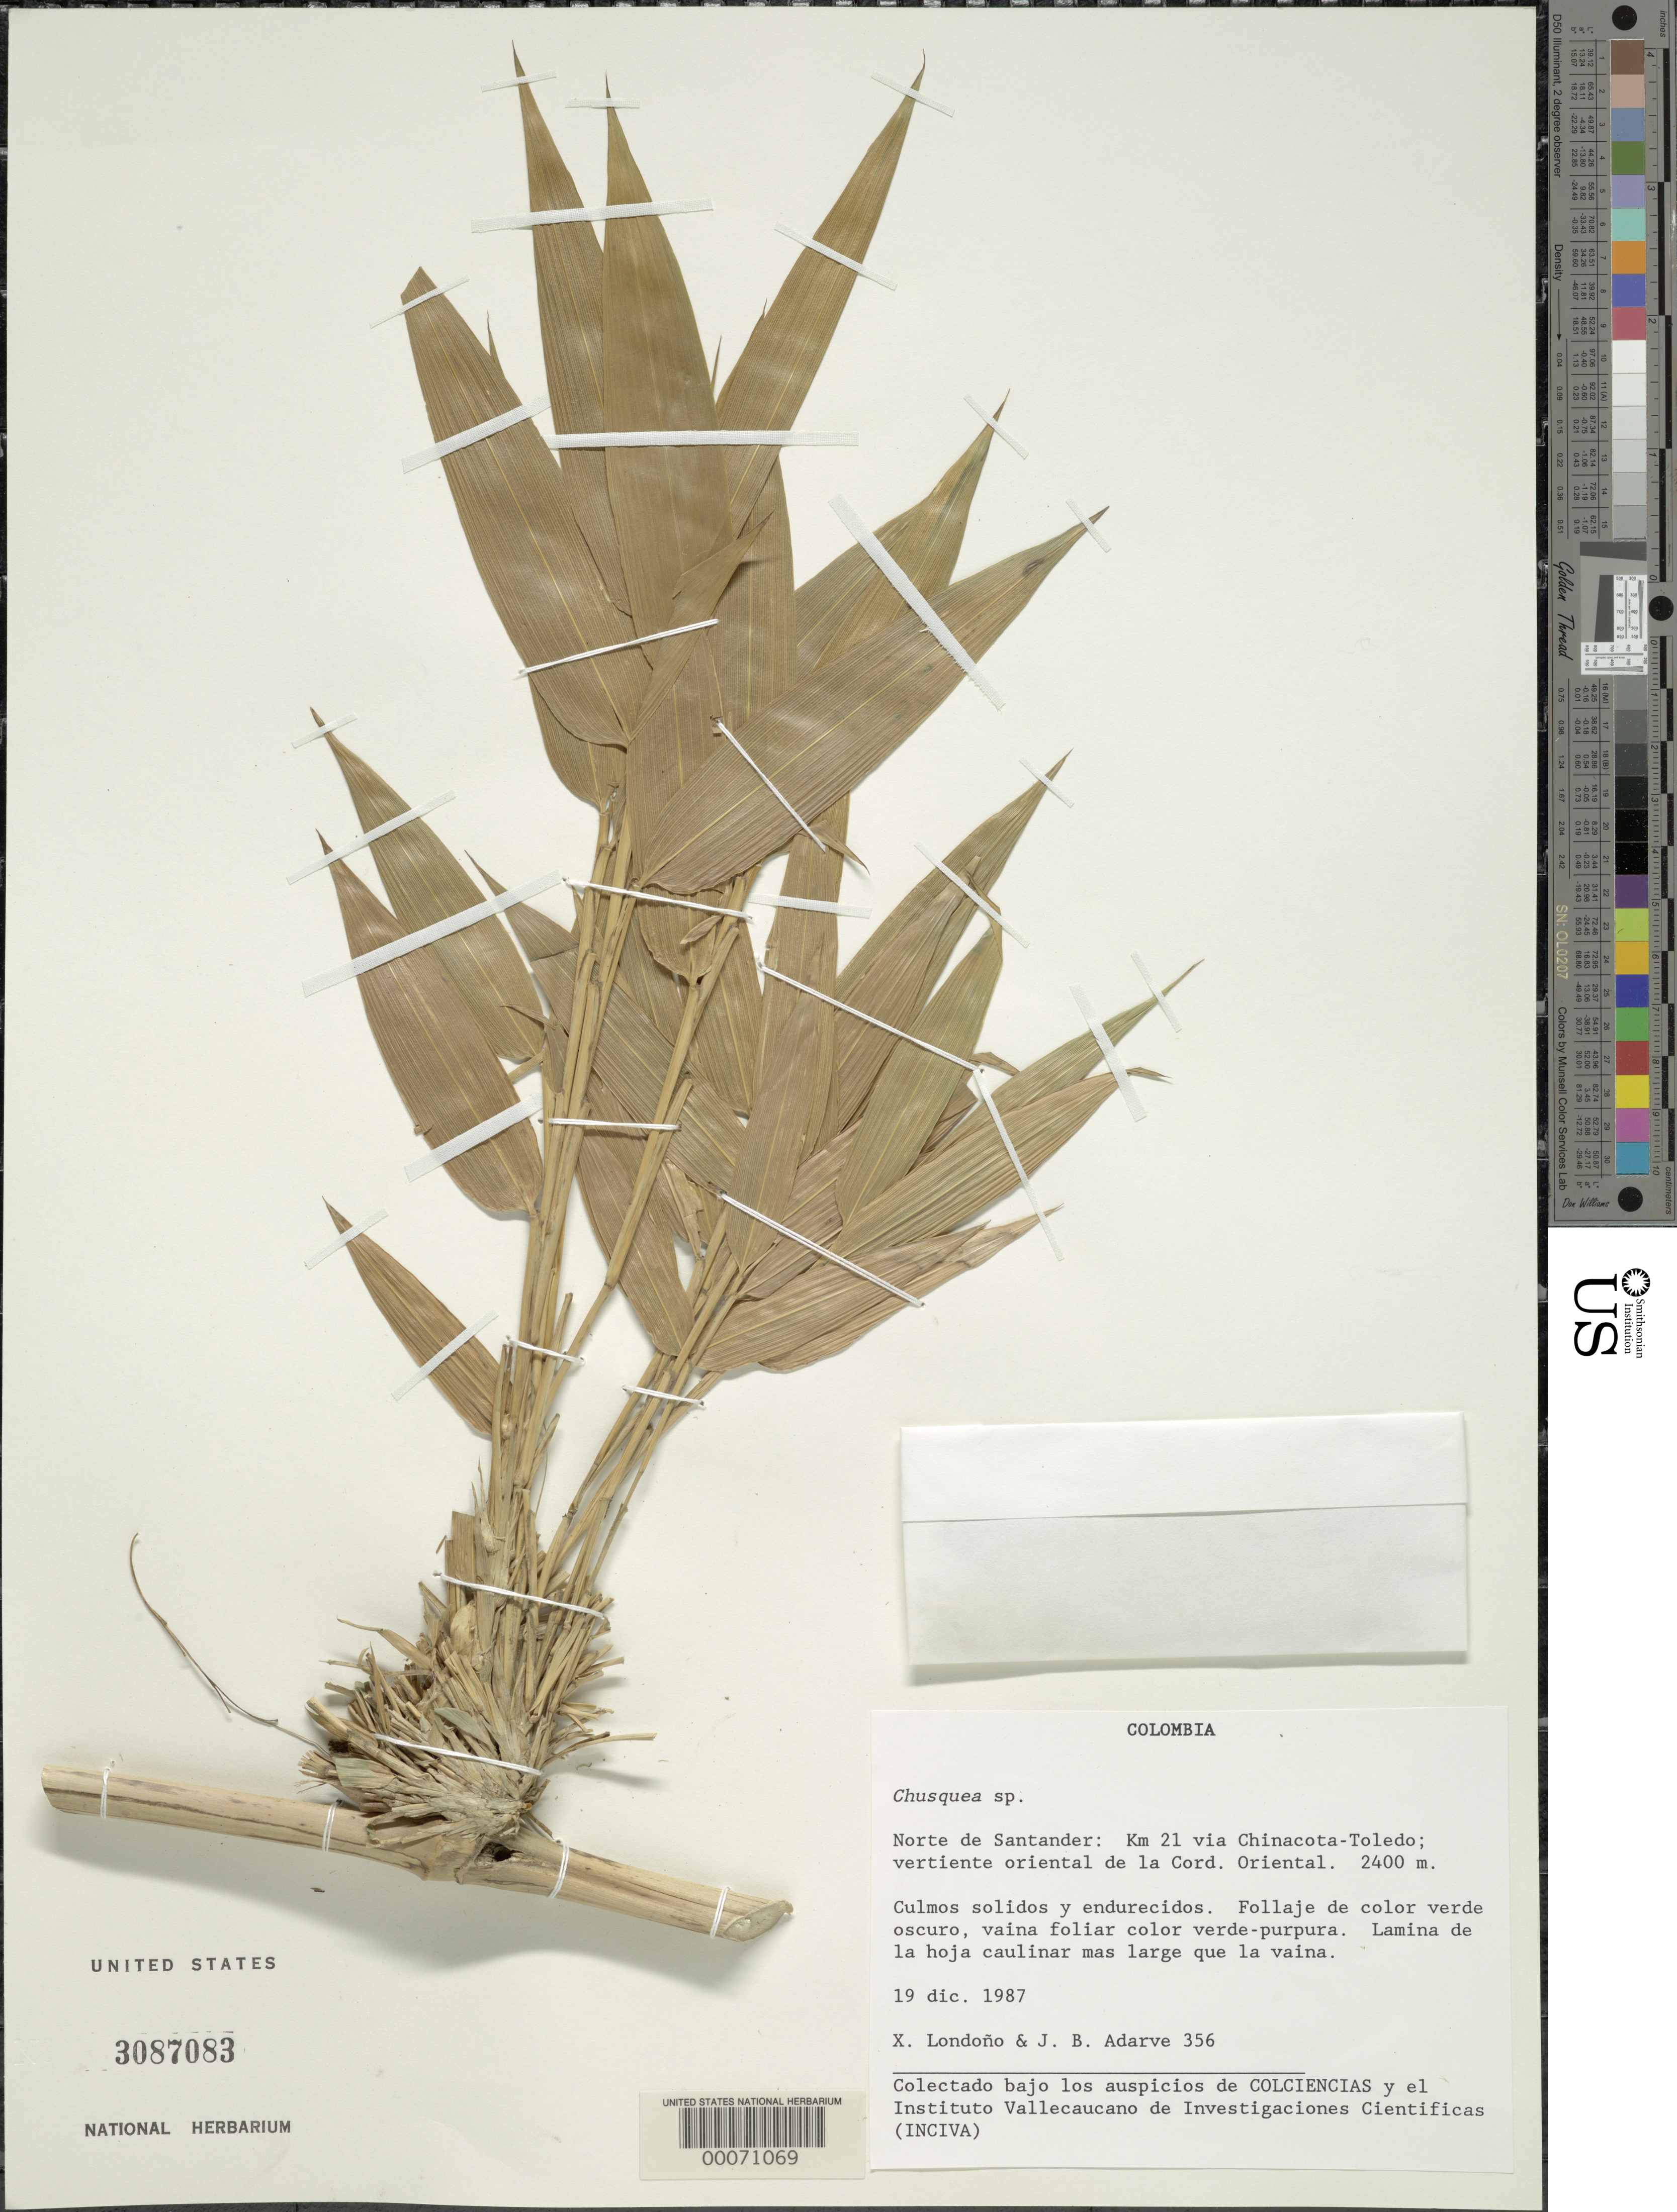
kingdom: Plantae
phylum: Tracheophyta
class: Liliopsida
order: Poales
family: Poaceae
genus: Chusquea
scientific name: Chusquea sp.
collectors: X. Londoño & J. B. Adarve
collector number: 356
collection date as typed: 19 Dec 1987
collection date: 1987-12-19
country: Colombia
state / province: Norte de Santander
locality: Km 21 by China Cota-Toledo, E slope of La Cord. Oriental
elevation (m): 2400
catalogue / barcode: US 3087083